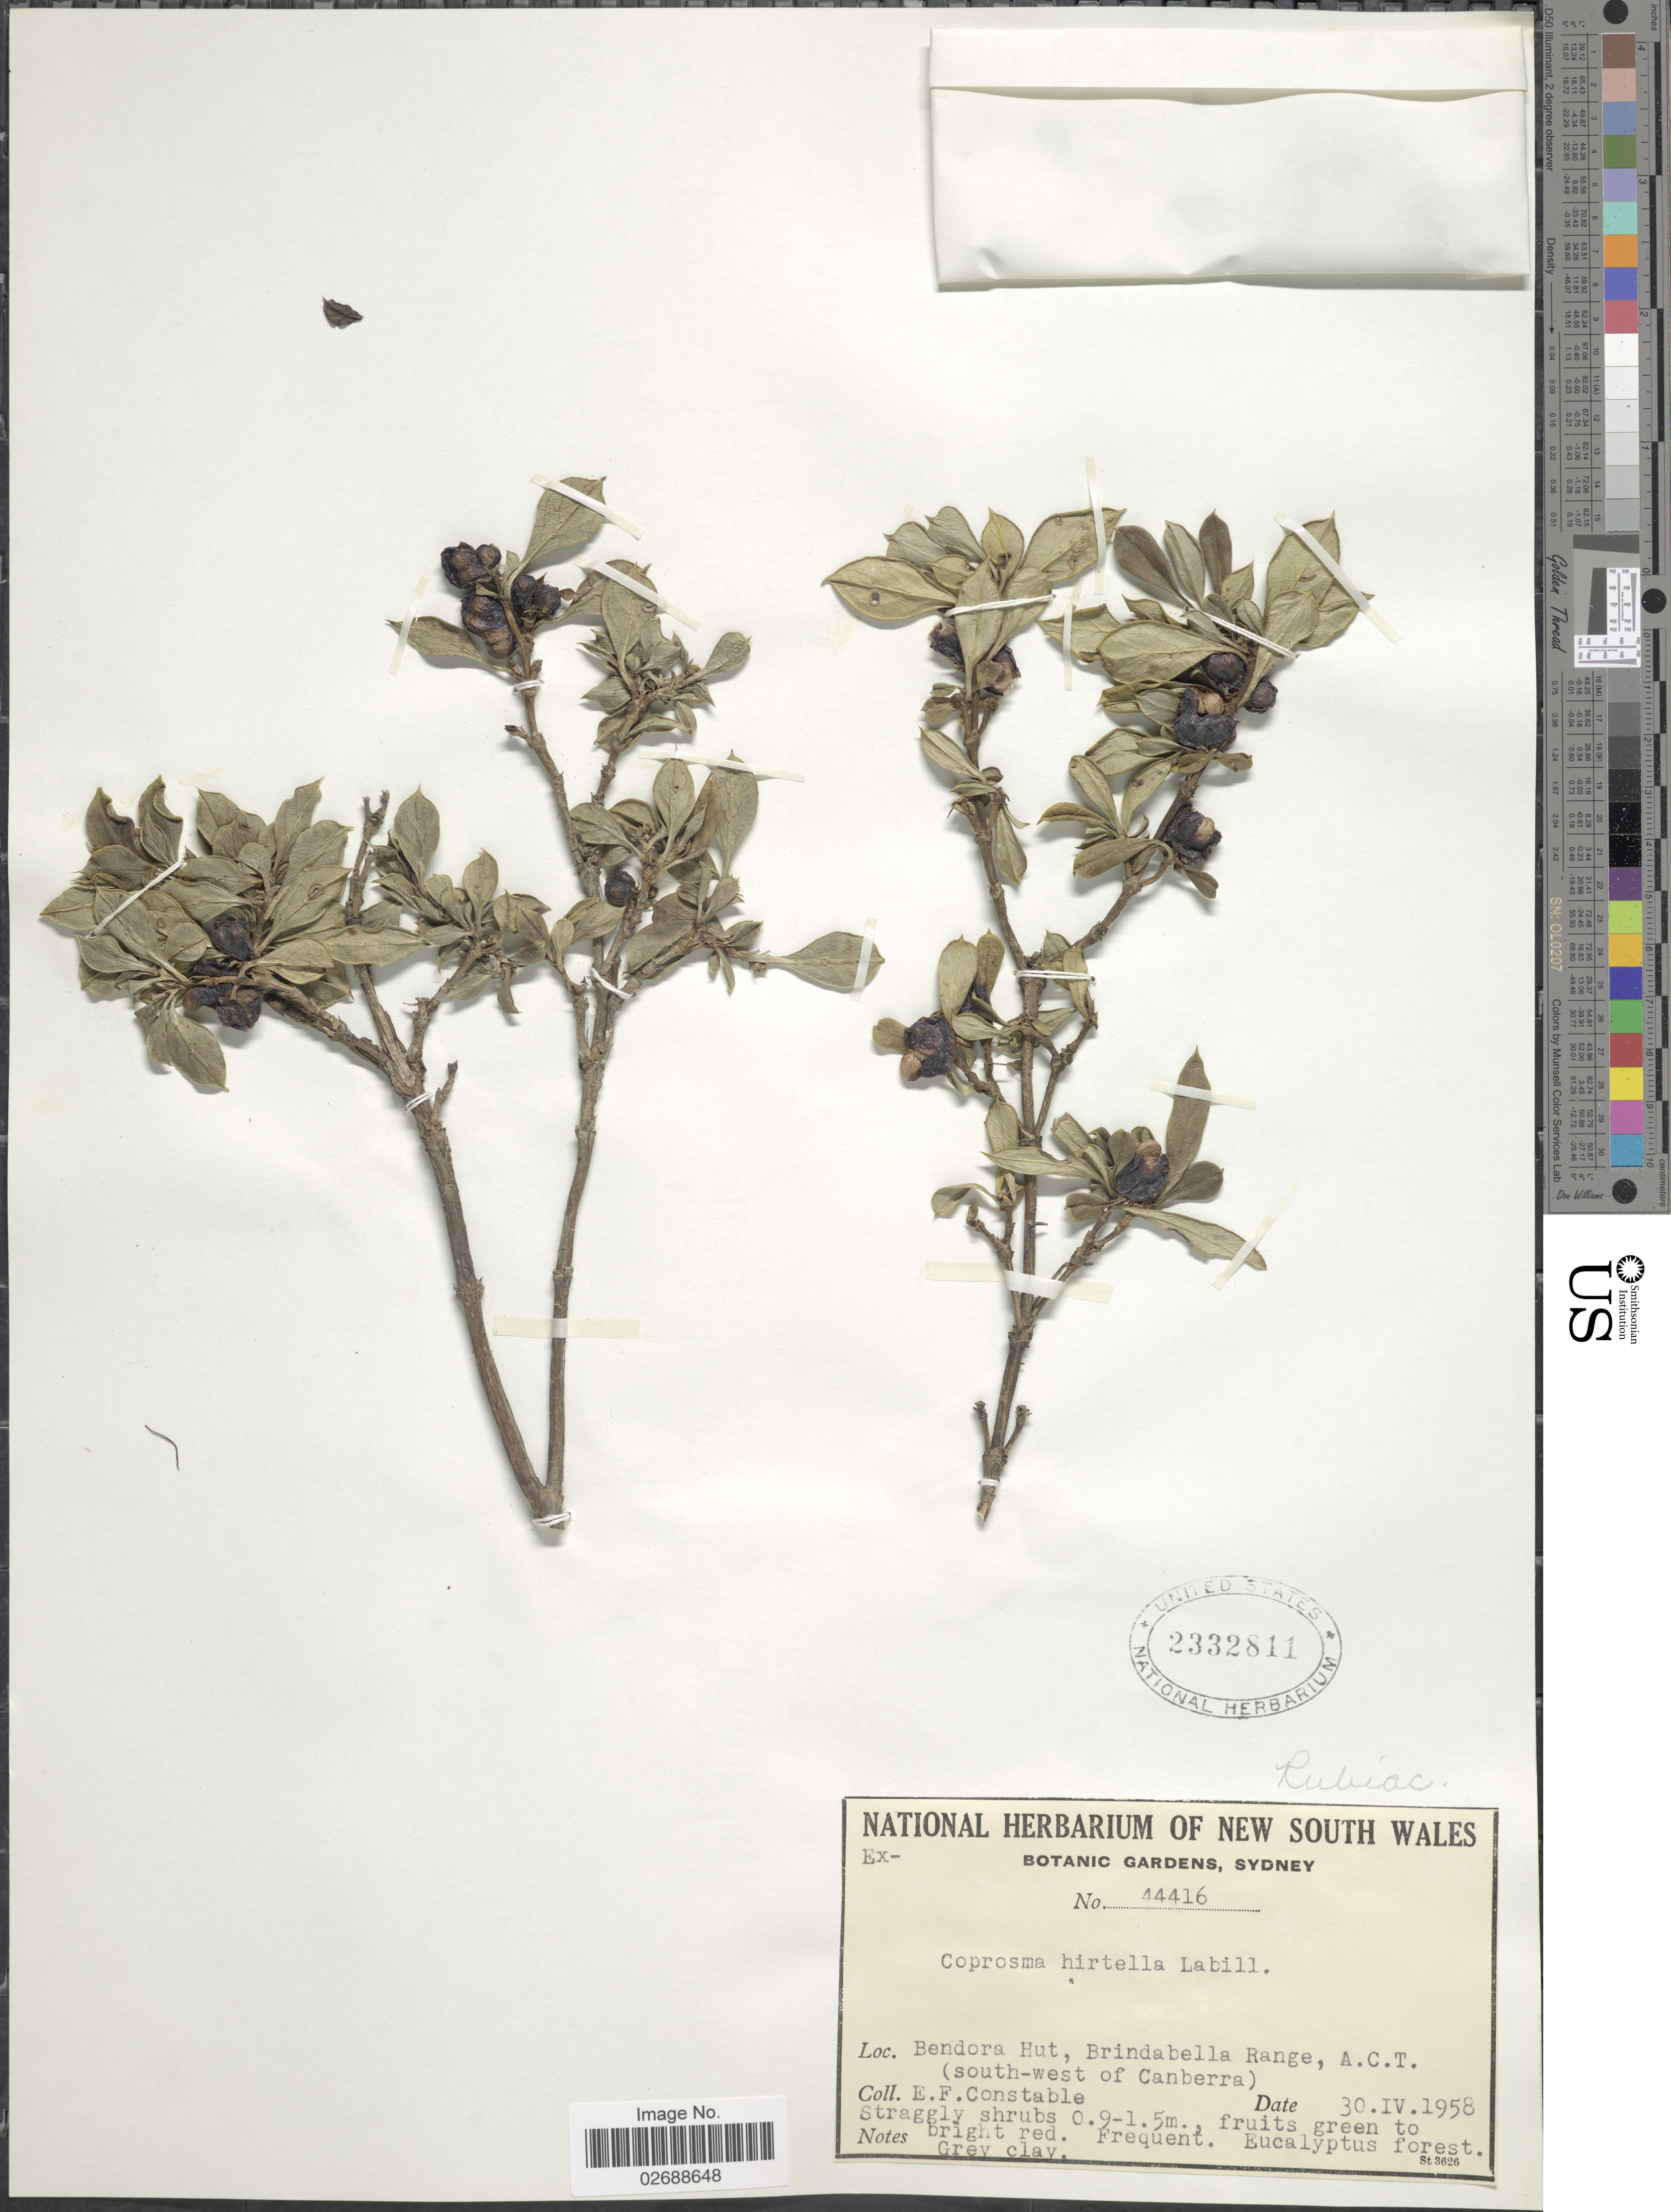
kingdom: Plantae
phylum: Tracheophyta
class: Magnoliopsida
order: Gentianales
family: Rubiaceae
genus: Coprosma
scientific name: Coprosma hirtella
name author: Labill.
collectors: E. F. Constable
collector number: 44416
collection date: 1958-04-30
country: Australia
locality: Bendora Hut, Brindabell Range, A.C.T. (south--west of Canberra)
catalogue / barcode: US 2332811